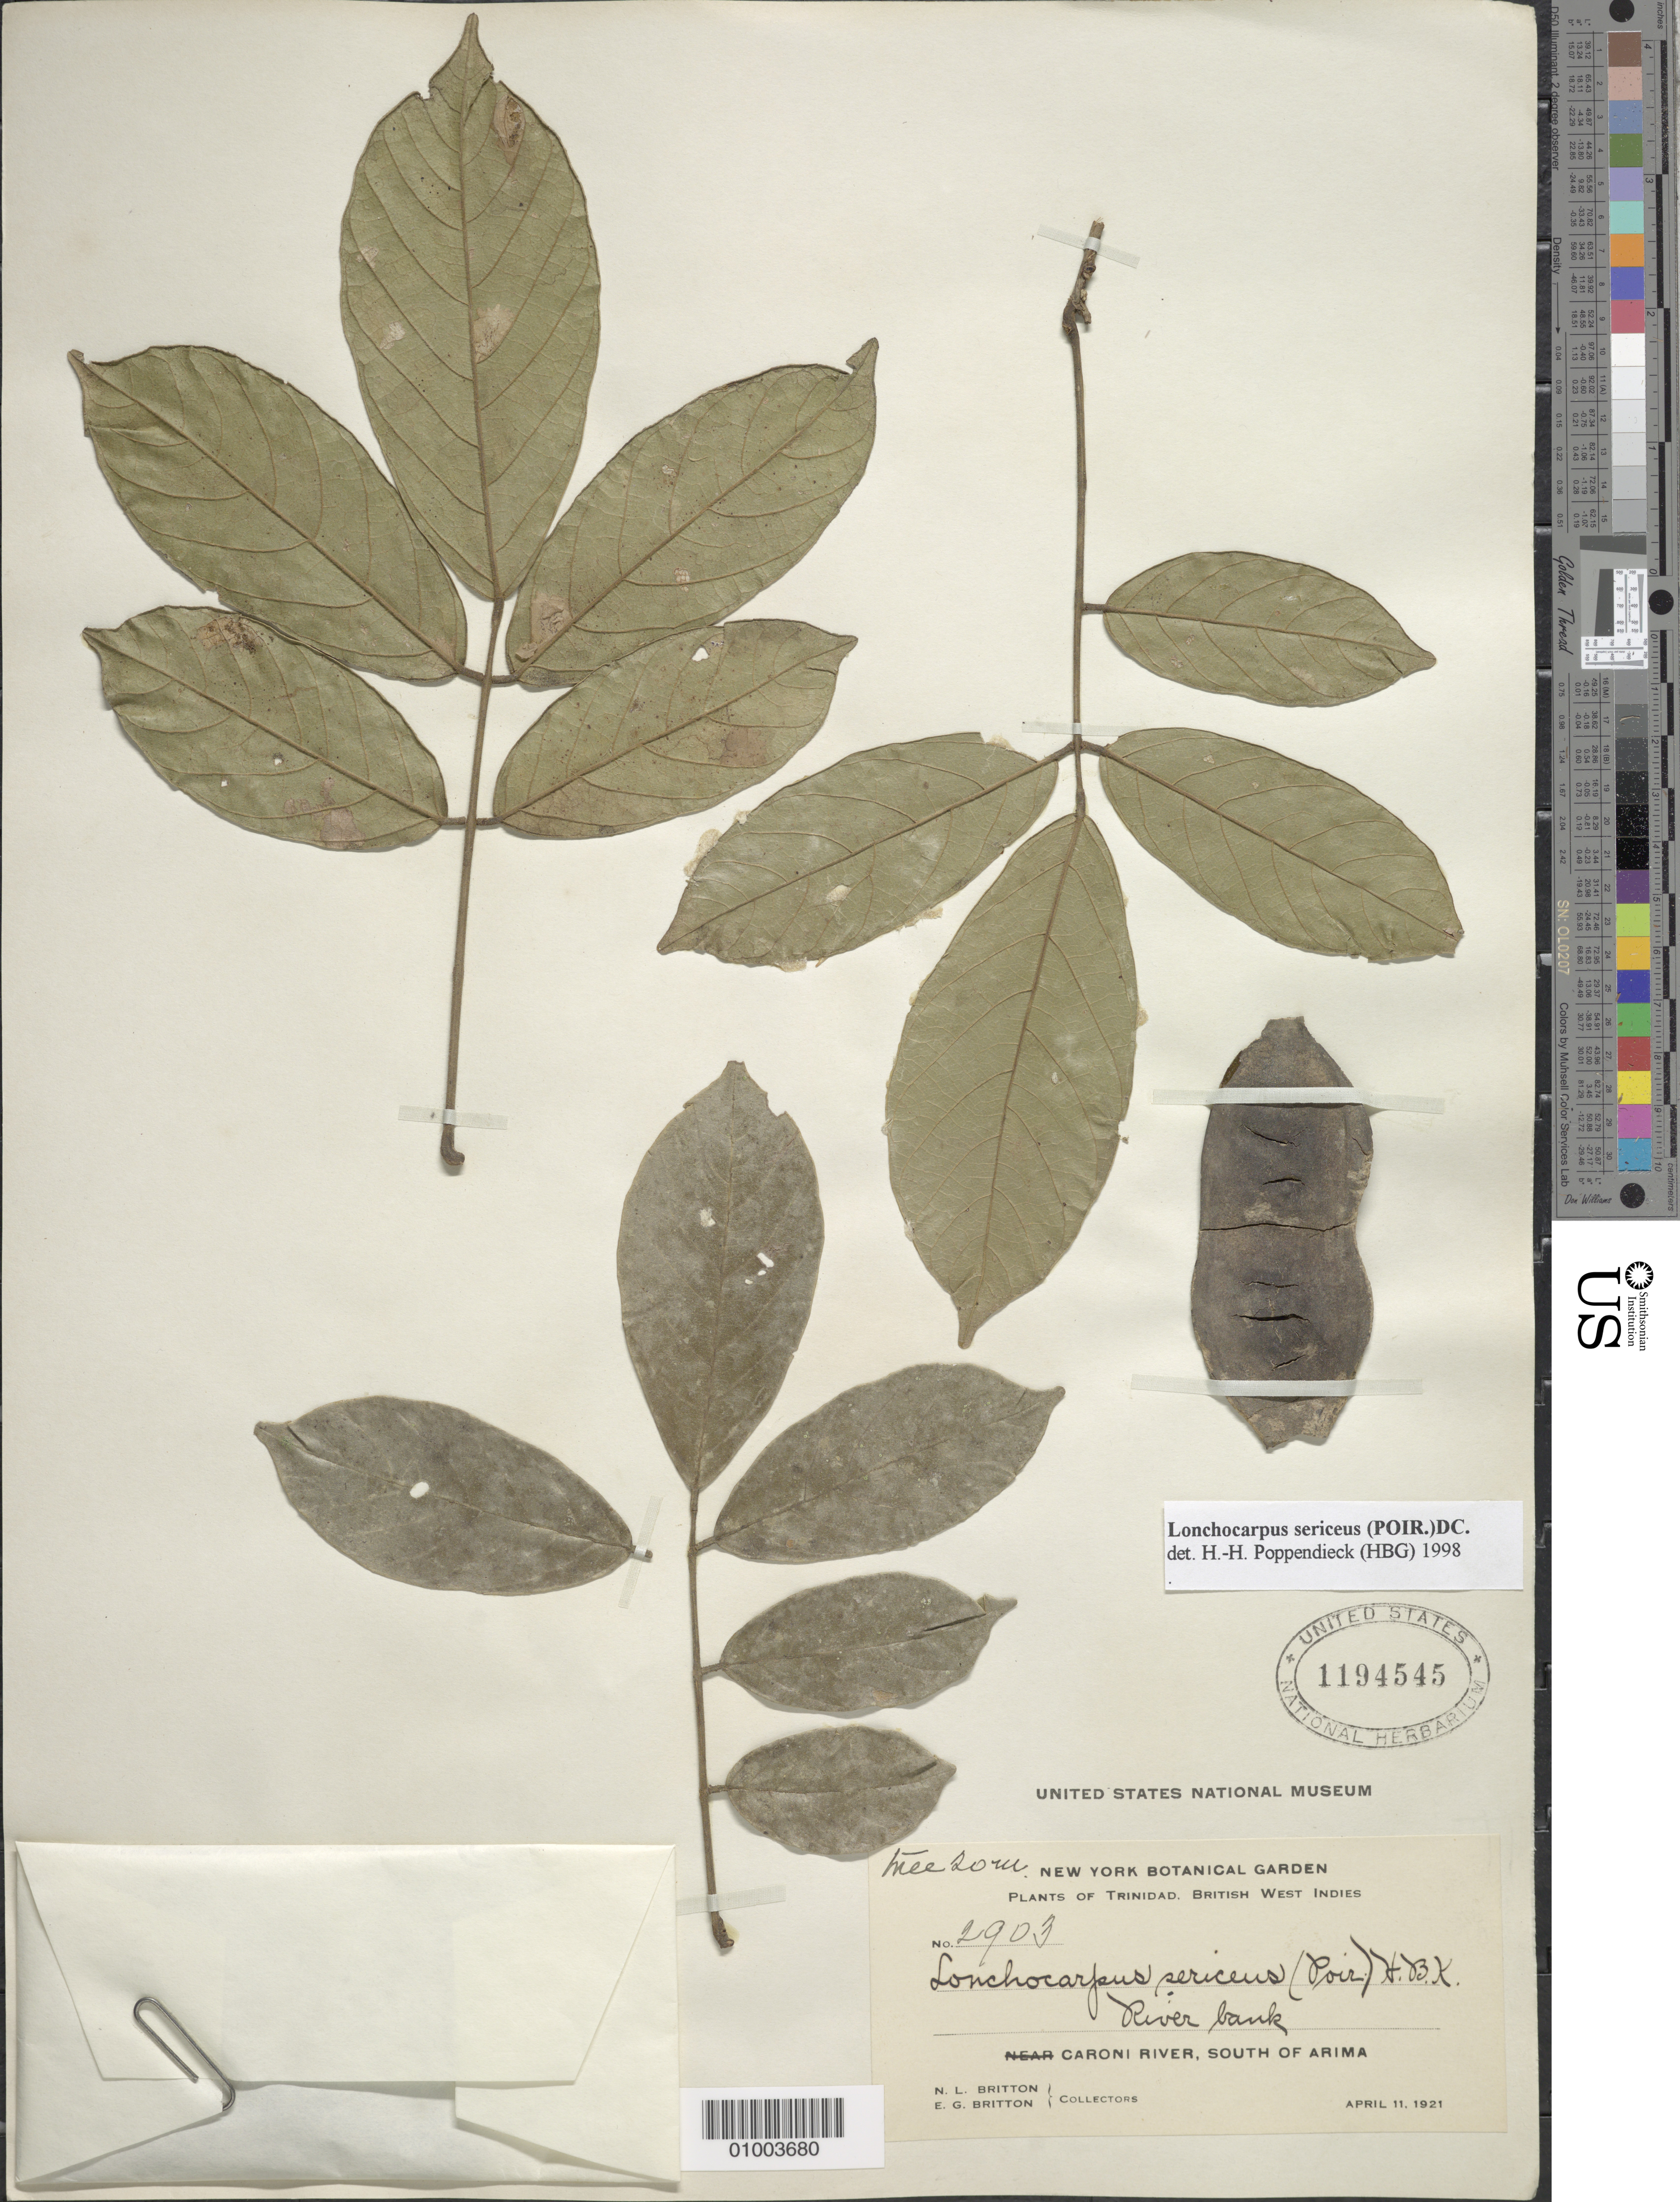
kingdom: Plantae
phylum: Tracheophyta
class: Magnoliopsida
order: Fabales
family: Fabaceae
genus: Lonchocarpus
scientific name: Lonchocarpus sericeus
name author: (Poir.) Kunth ex DC.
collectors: N. Britton & E. G. Britton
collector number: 2903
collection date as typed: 11 Apr 1921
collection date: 1921-04-11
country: Trinidad and Tobago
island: Trinidad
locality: River bank. Caroni river, south of arima.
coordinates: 0 N, 0 E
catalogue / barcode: US 1194545